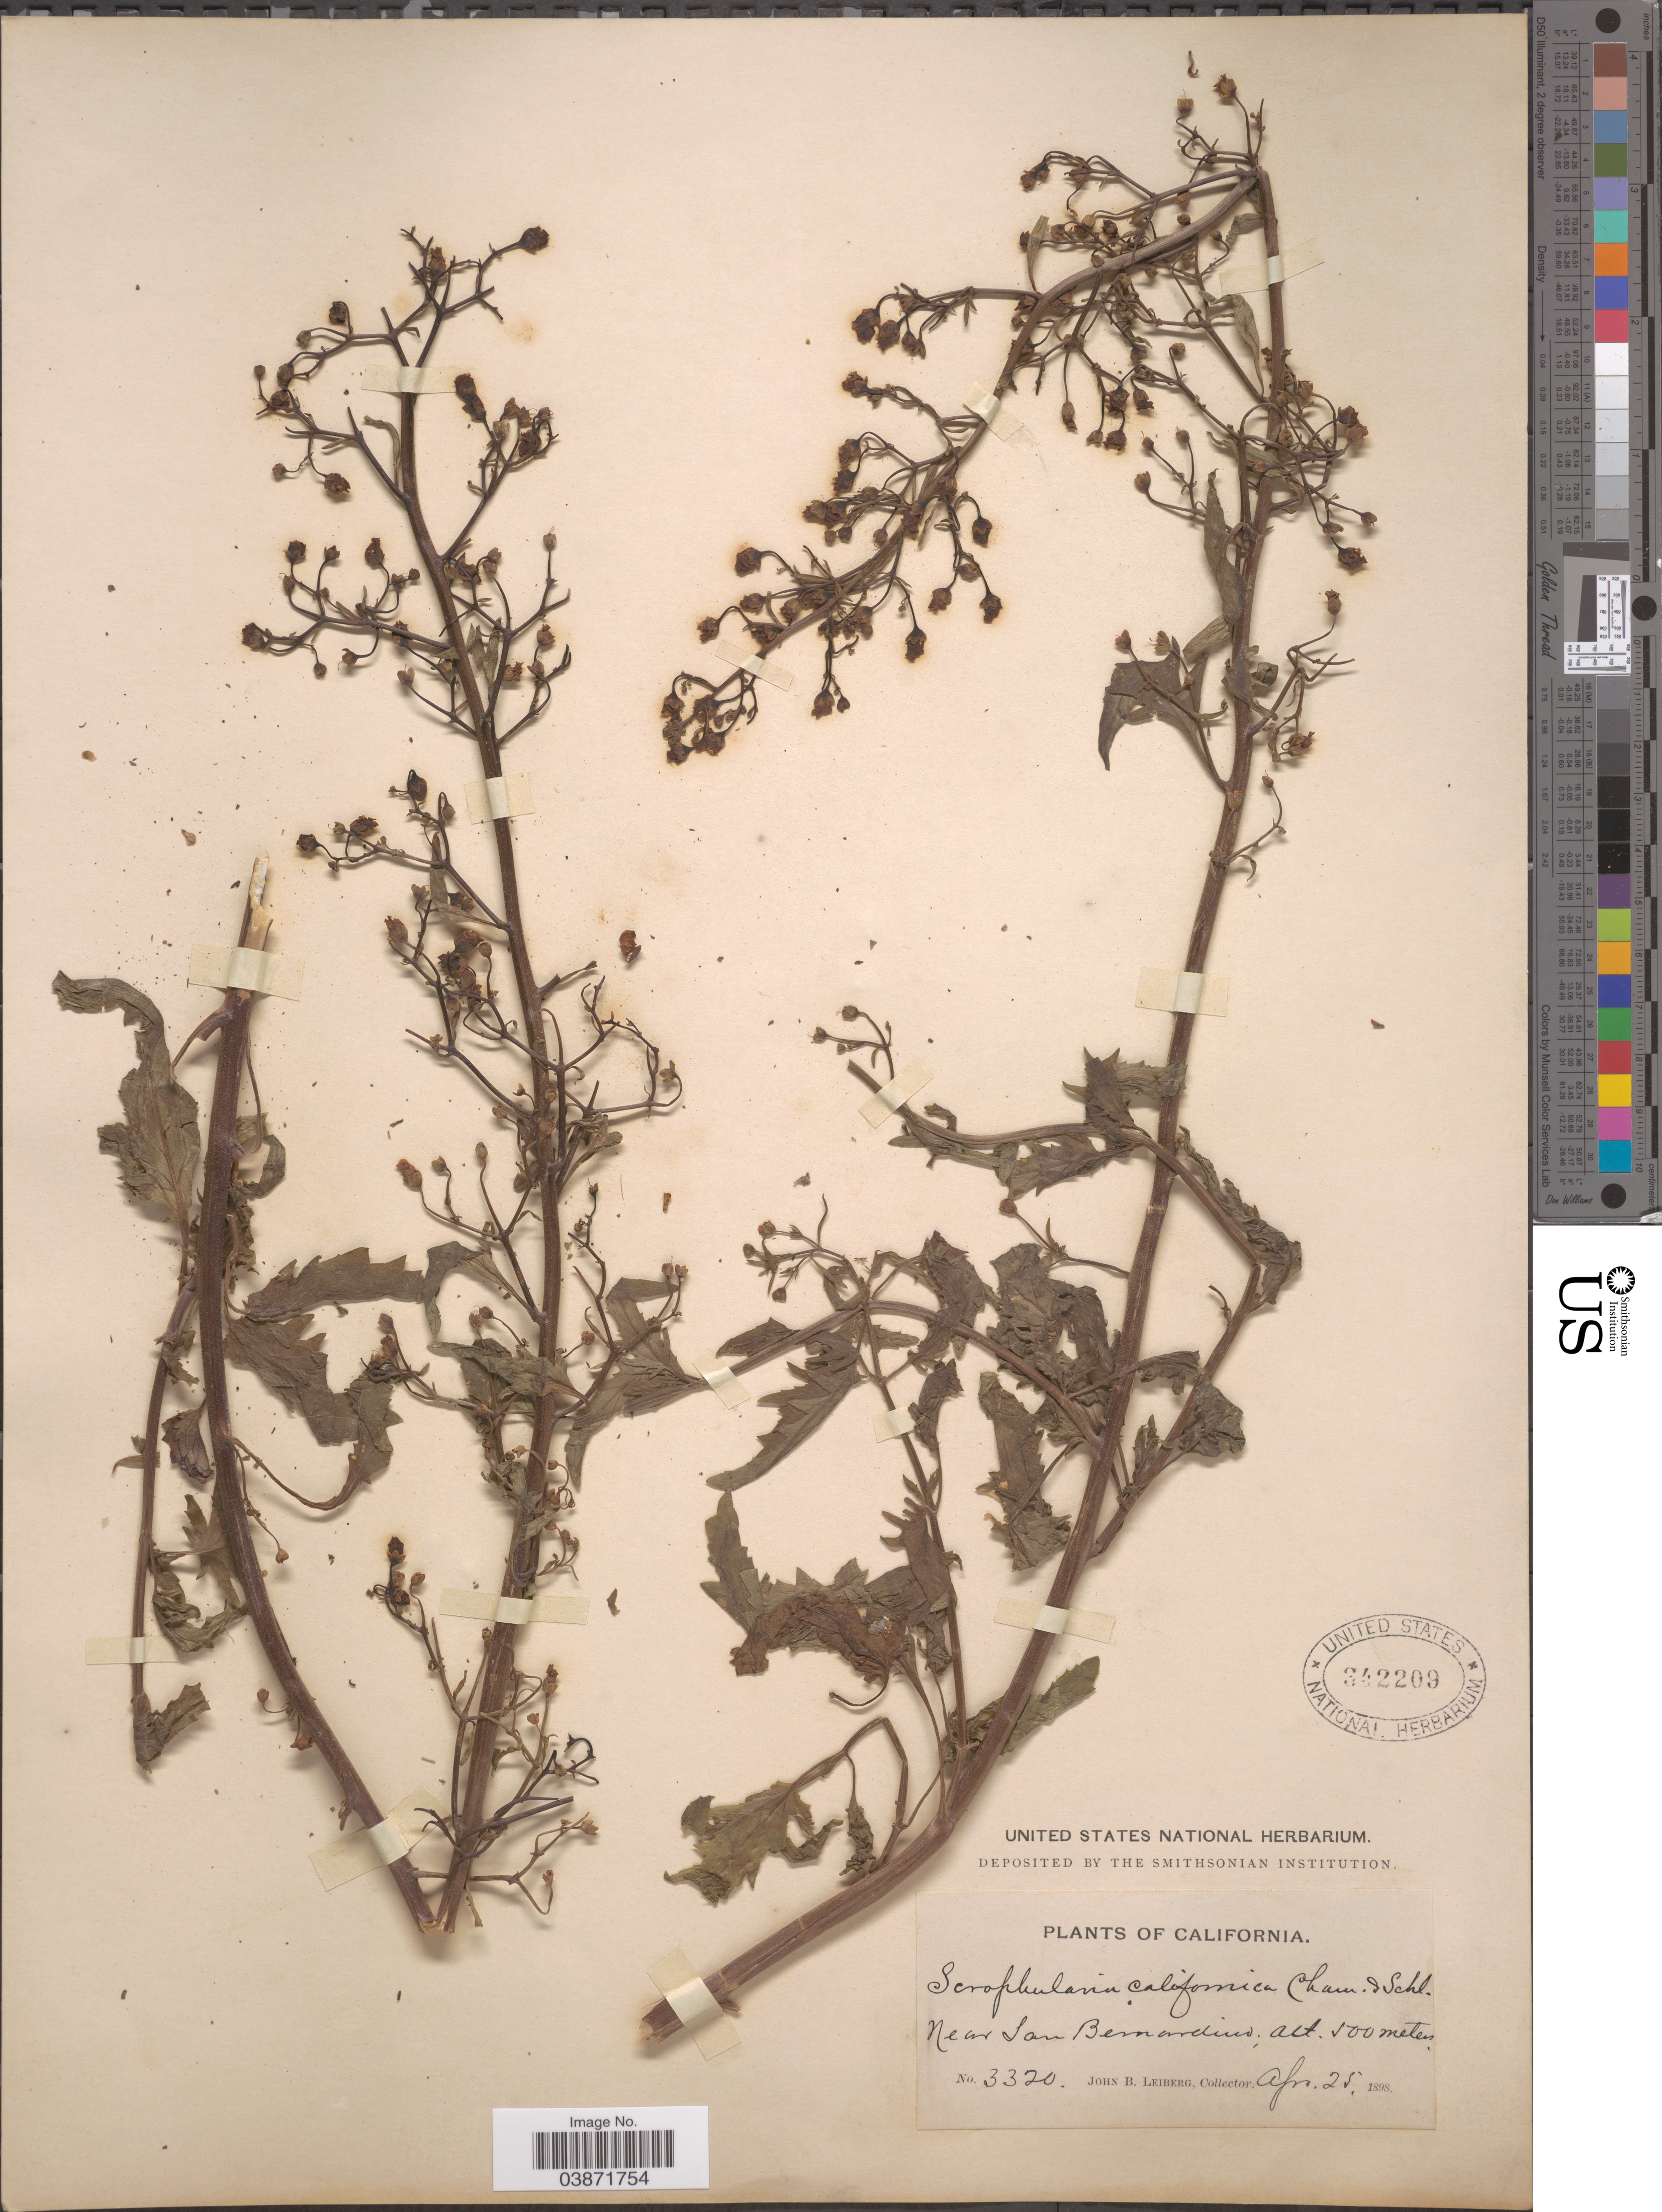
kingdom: Plantae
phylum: Tracheophyta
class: Magnoliopsida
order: Lamiales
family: Scrophulariaceae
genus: Scrophularia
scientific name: Scrophularia californica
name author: Cham. & Schltdl.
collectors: J. B. Leiberg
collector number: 3320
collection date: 1898-04-25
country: United States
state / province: California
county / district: San Bernardino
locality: Near San Bernardino.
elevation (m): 500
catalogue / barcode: US 342209